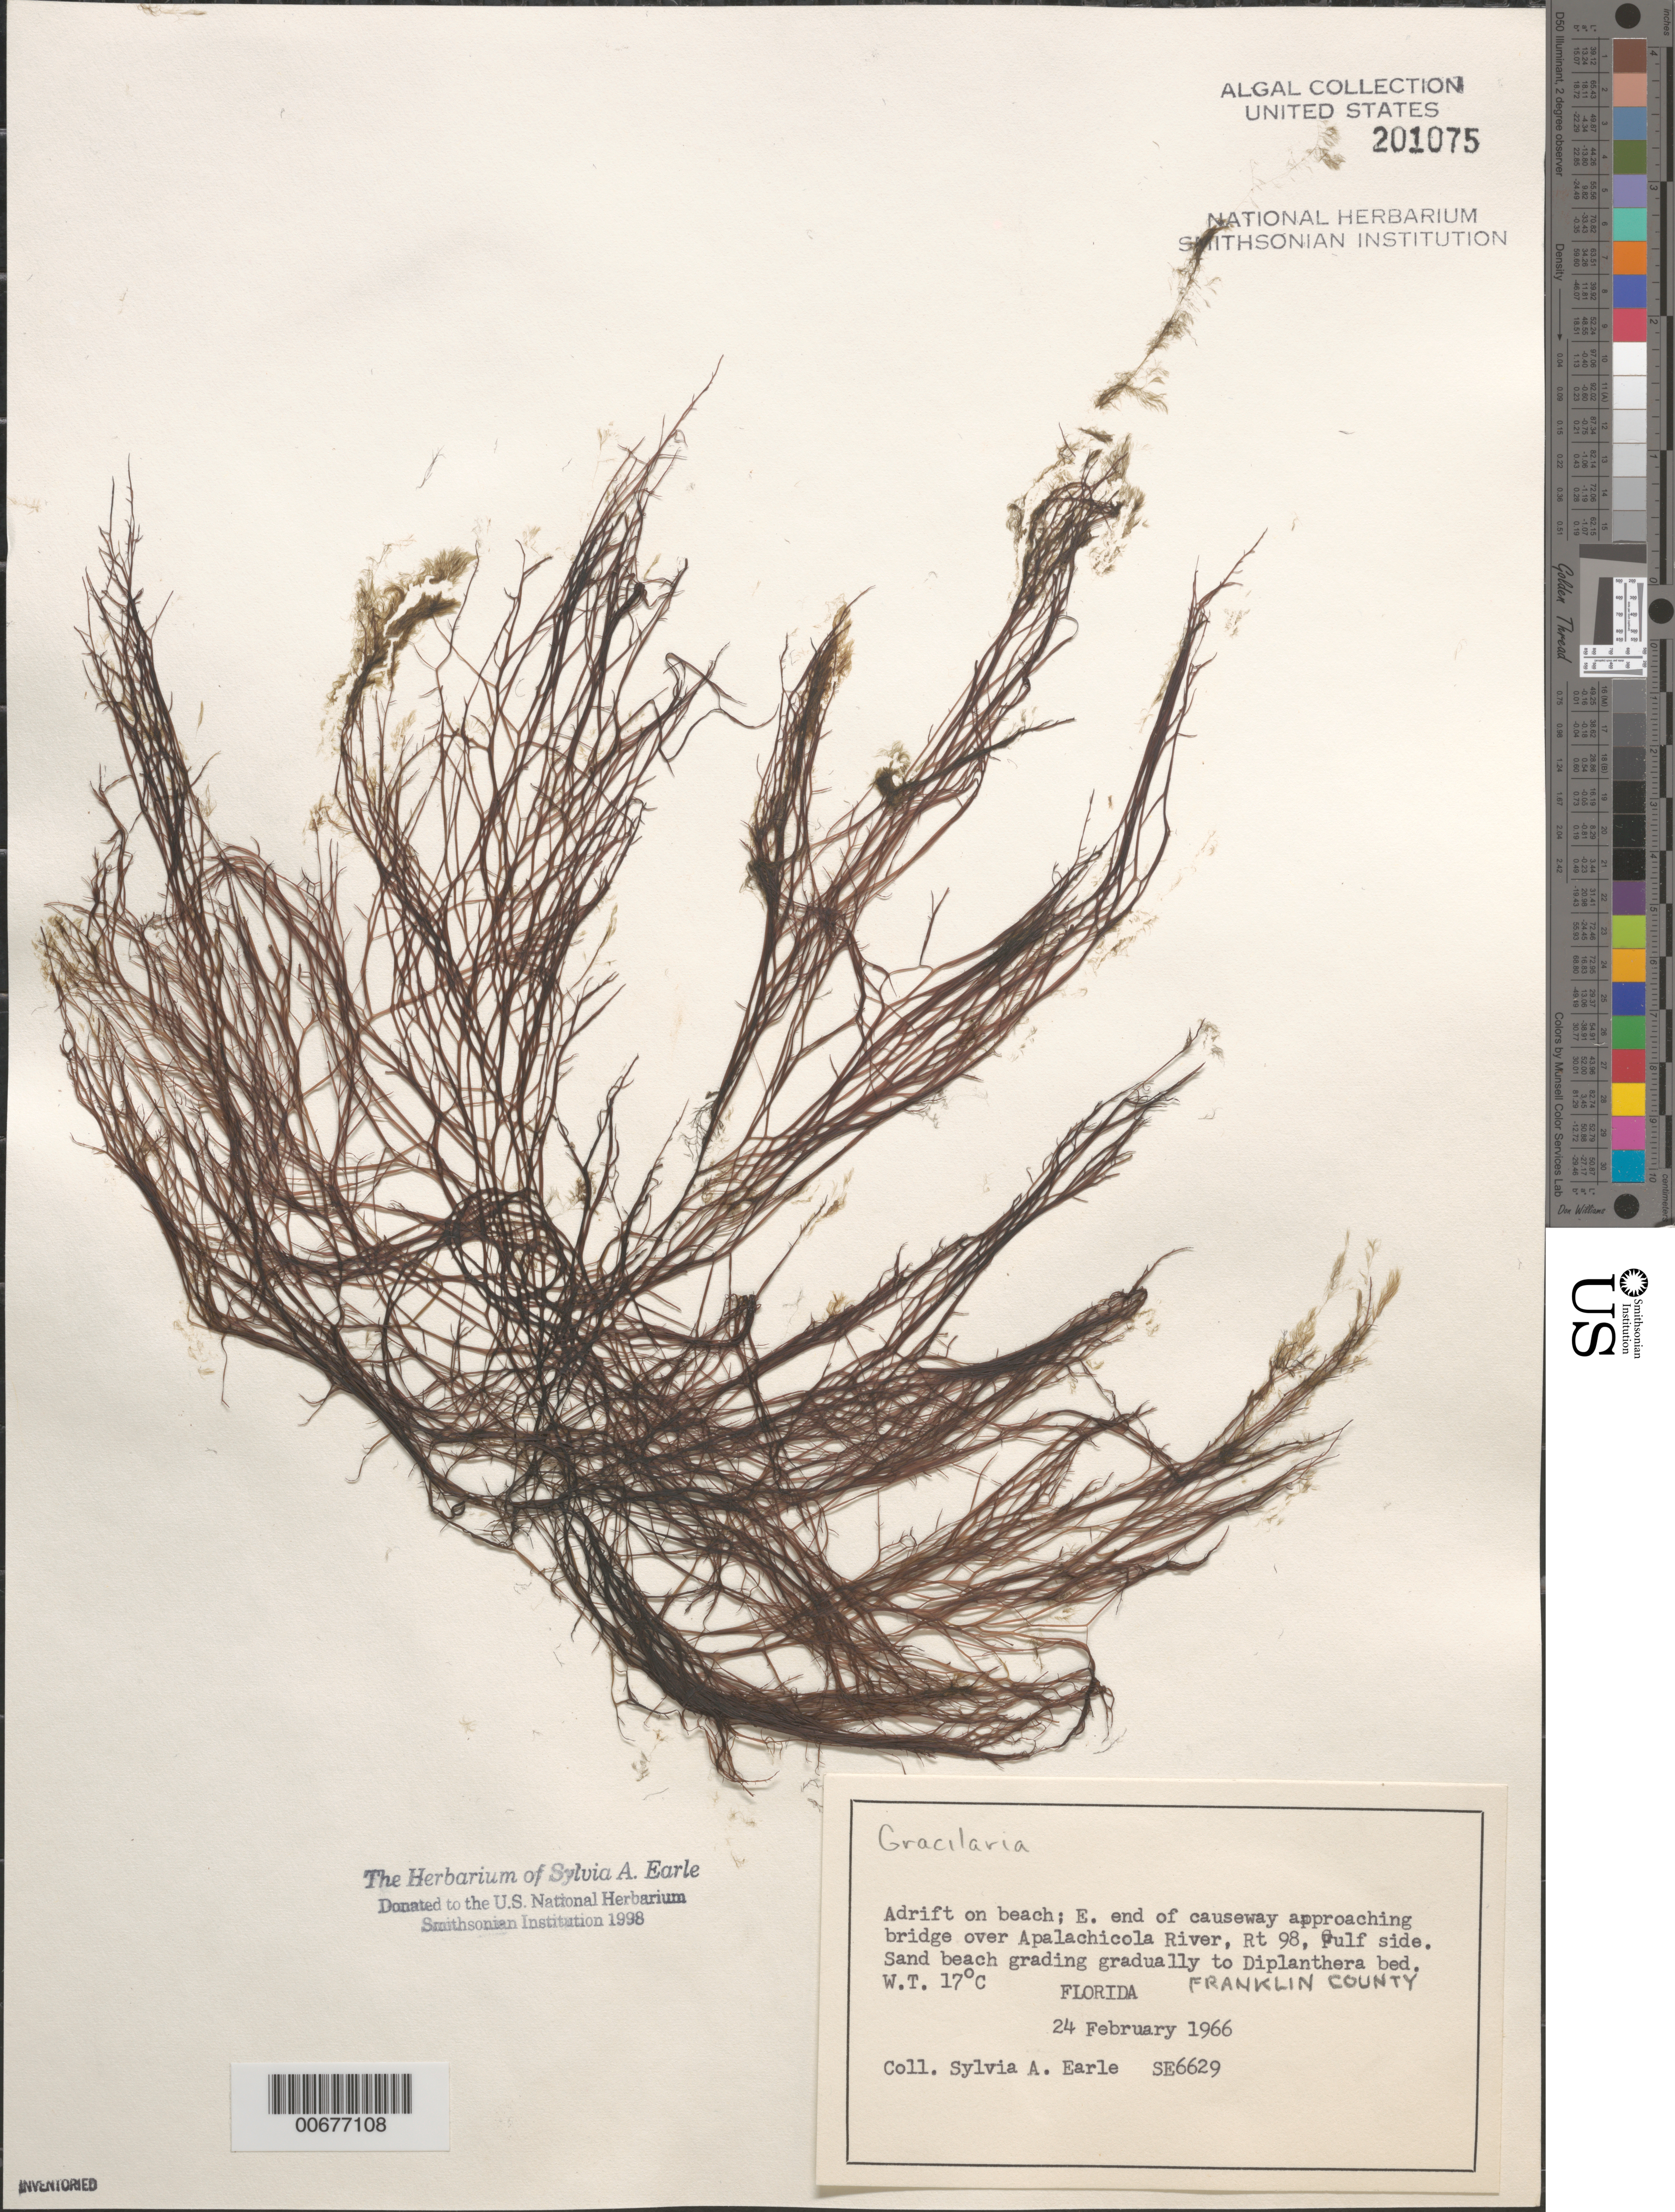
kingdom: Plantae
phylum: Rhodophyta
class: Florideophyceae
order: Gracilariales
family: Gracilariaceae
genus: Gracilaria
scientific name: Gracilaria sp.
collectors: S. A. Earle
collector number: SE 6629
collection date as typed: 24 Feb 1966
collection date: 1966-02-24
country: United States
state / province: Florida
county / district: Franklin County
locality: Route 98, Gulf of Mexico side, east end of causeway toward bridge over Apalachicola River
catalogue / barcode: US 201075